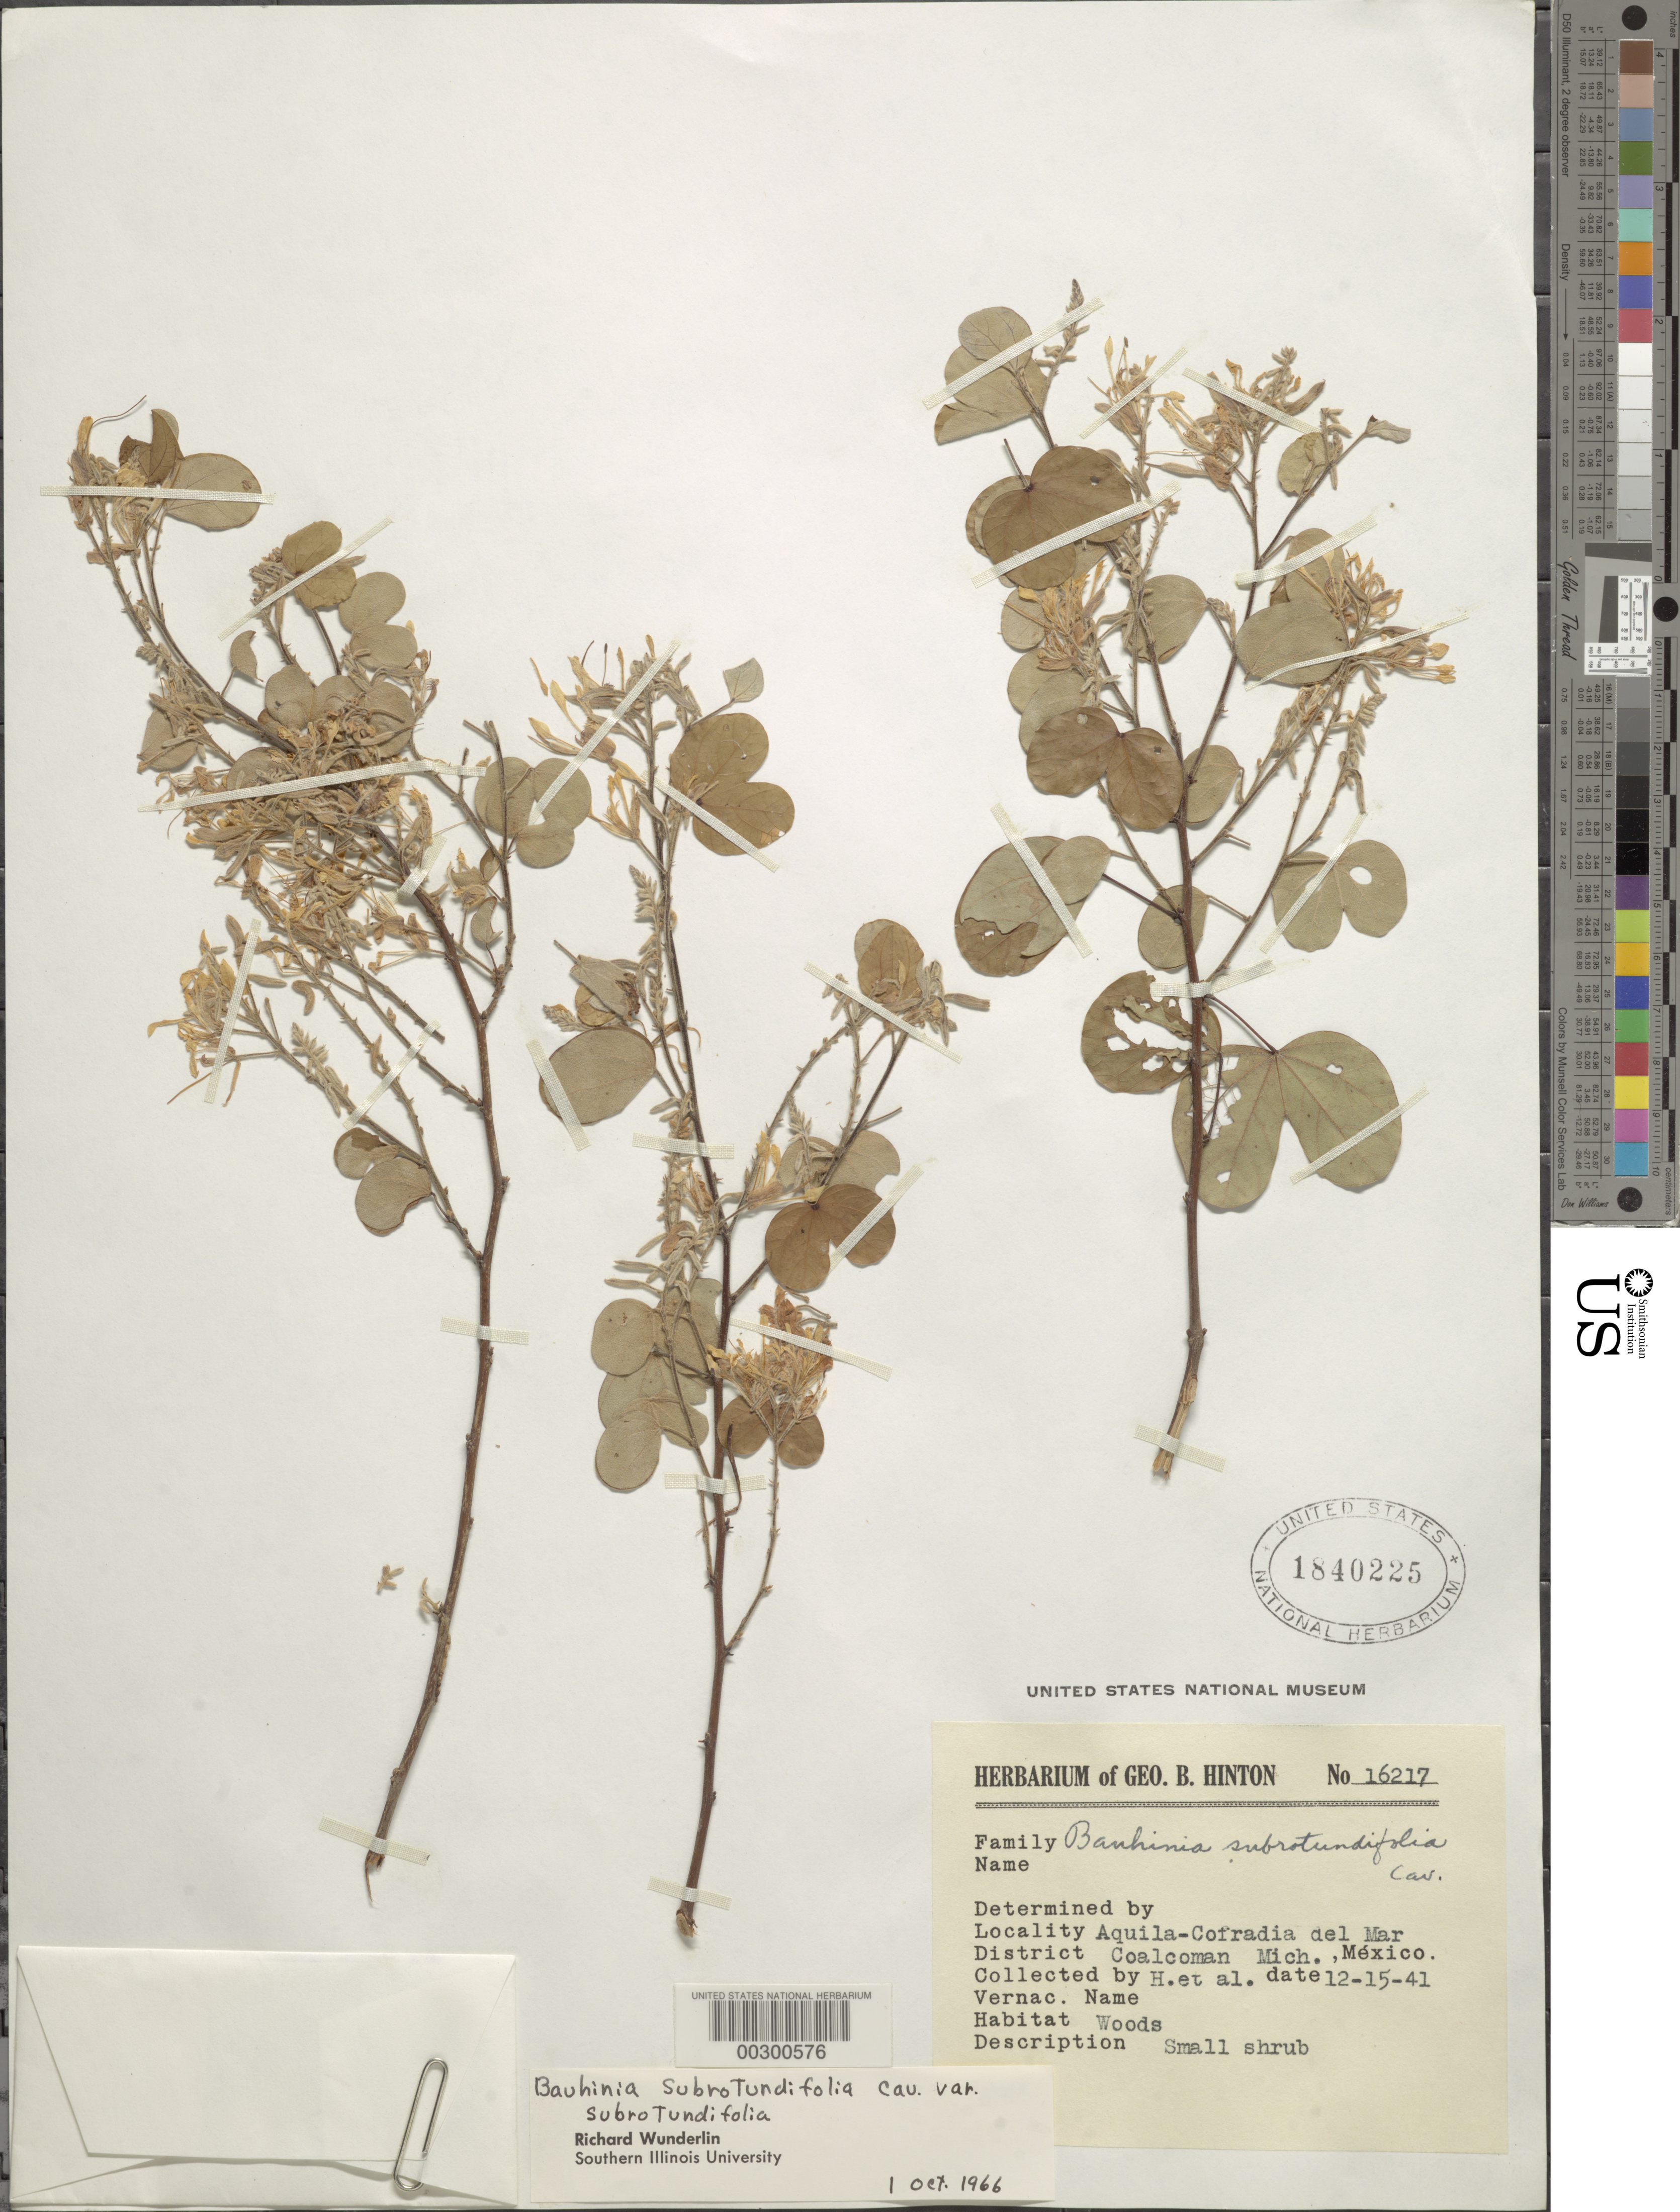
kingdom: Plantae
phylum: Tracheophyta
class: Magnoliopsida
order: Fabales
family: Fabaceae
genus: Bauhinia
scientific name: Bauhinia subrotundifolia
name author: Cav.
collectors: G. B. Hinton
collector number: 16217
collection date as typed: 15 Dec 1941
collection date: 1941-12-15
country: Mexico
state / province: Michoacán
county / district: Coalcomán De Vazquez Pallares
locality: Coalcomán Mun. (?), Aquila-Cofradia del Mar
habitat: Woods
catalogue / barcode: US 1840225